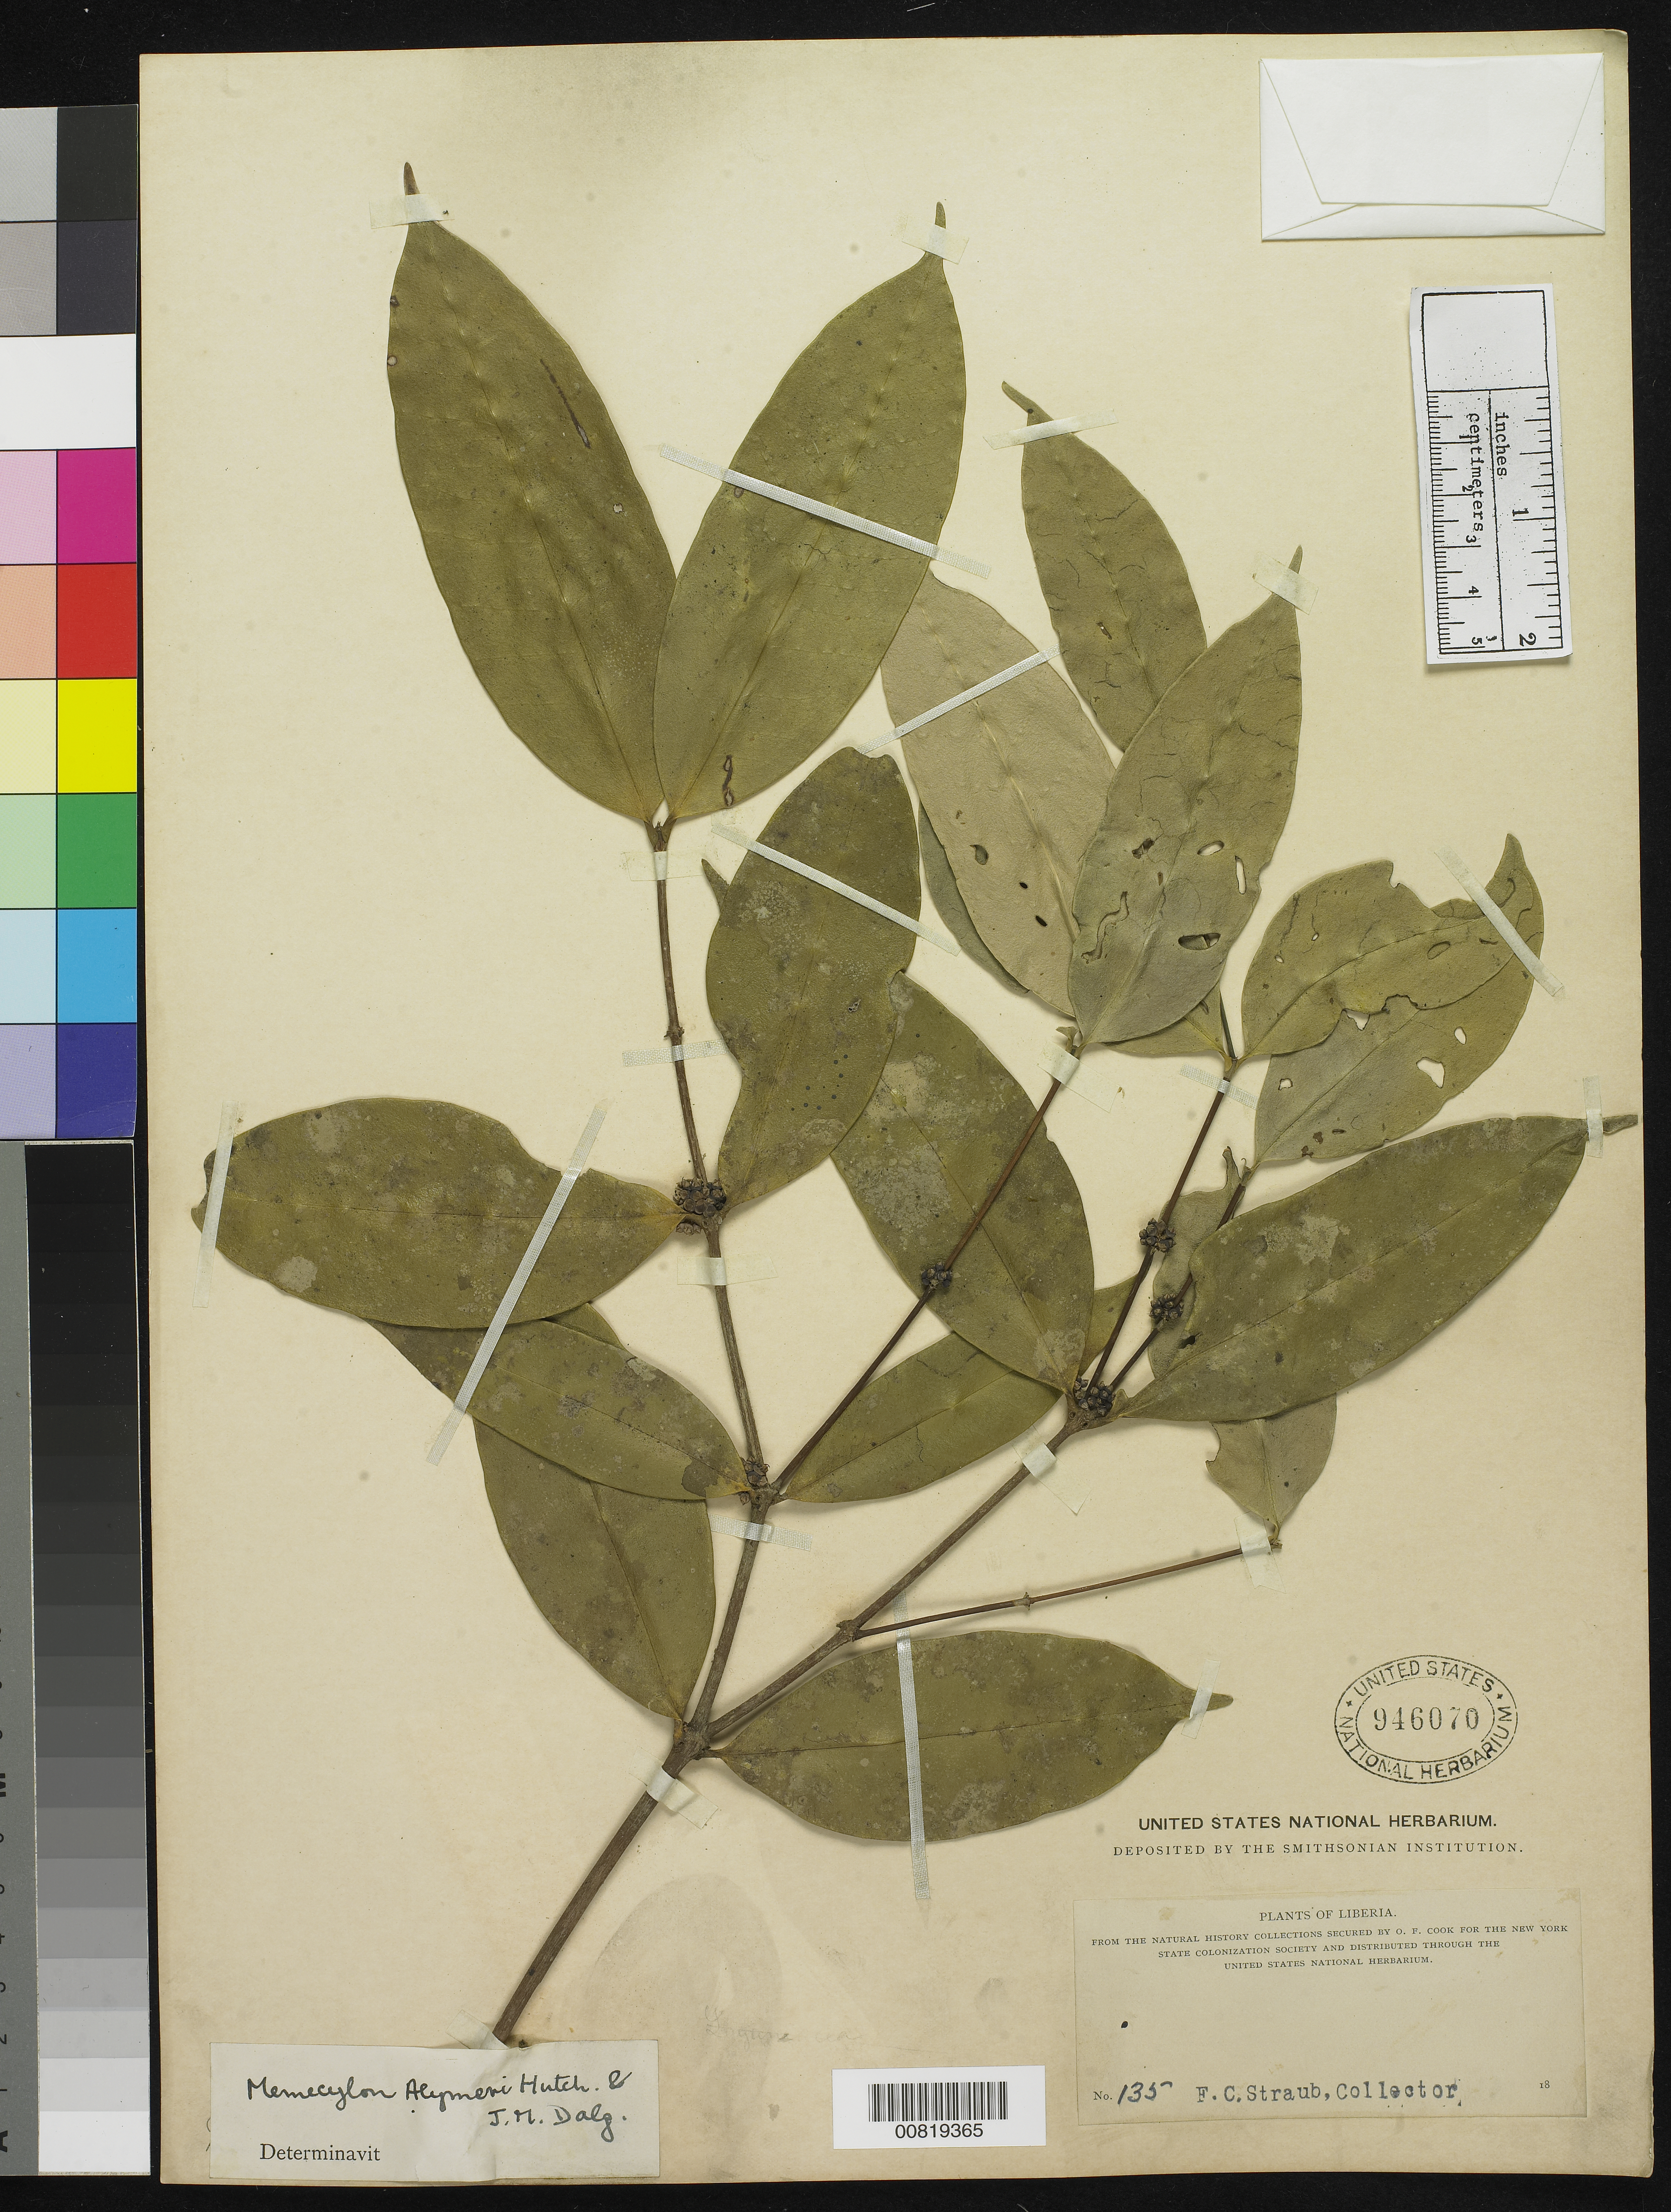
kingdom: Plantae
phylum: Tracheophyta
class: Magnoliopsida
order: Myrtales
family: Melastomataceae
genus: Memecylon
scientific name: Memecylon aylmeri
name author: Hutch. & Dalziel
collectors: F. Straub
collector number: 135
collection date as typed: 18--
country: Liberia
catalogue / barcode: US 946070